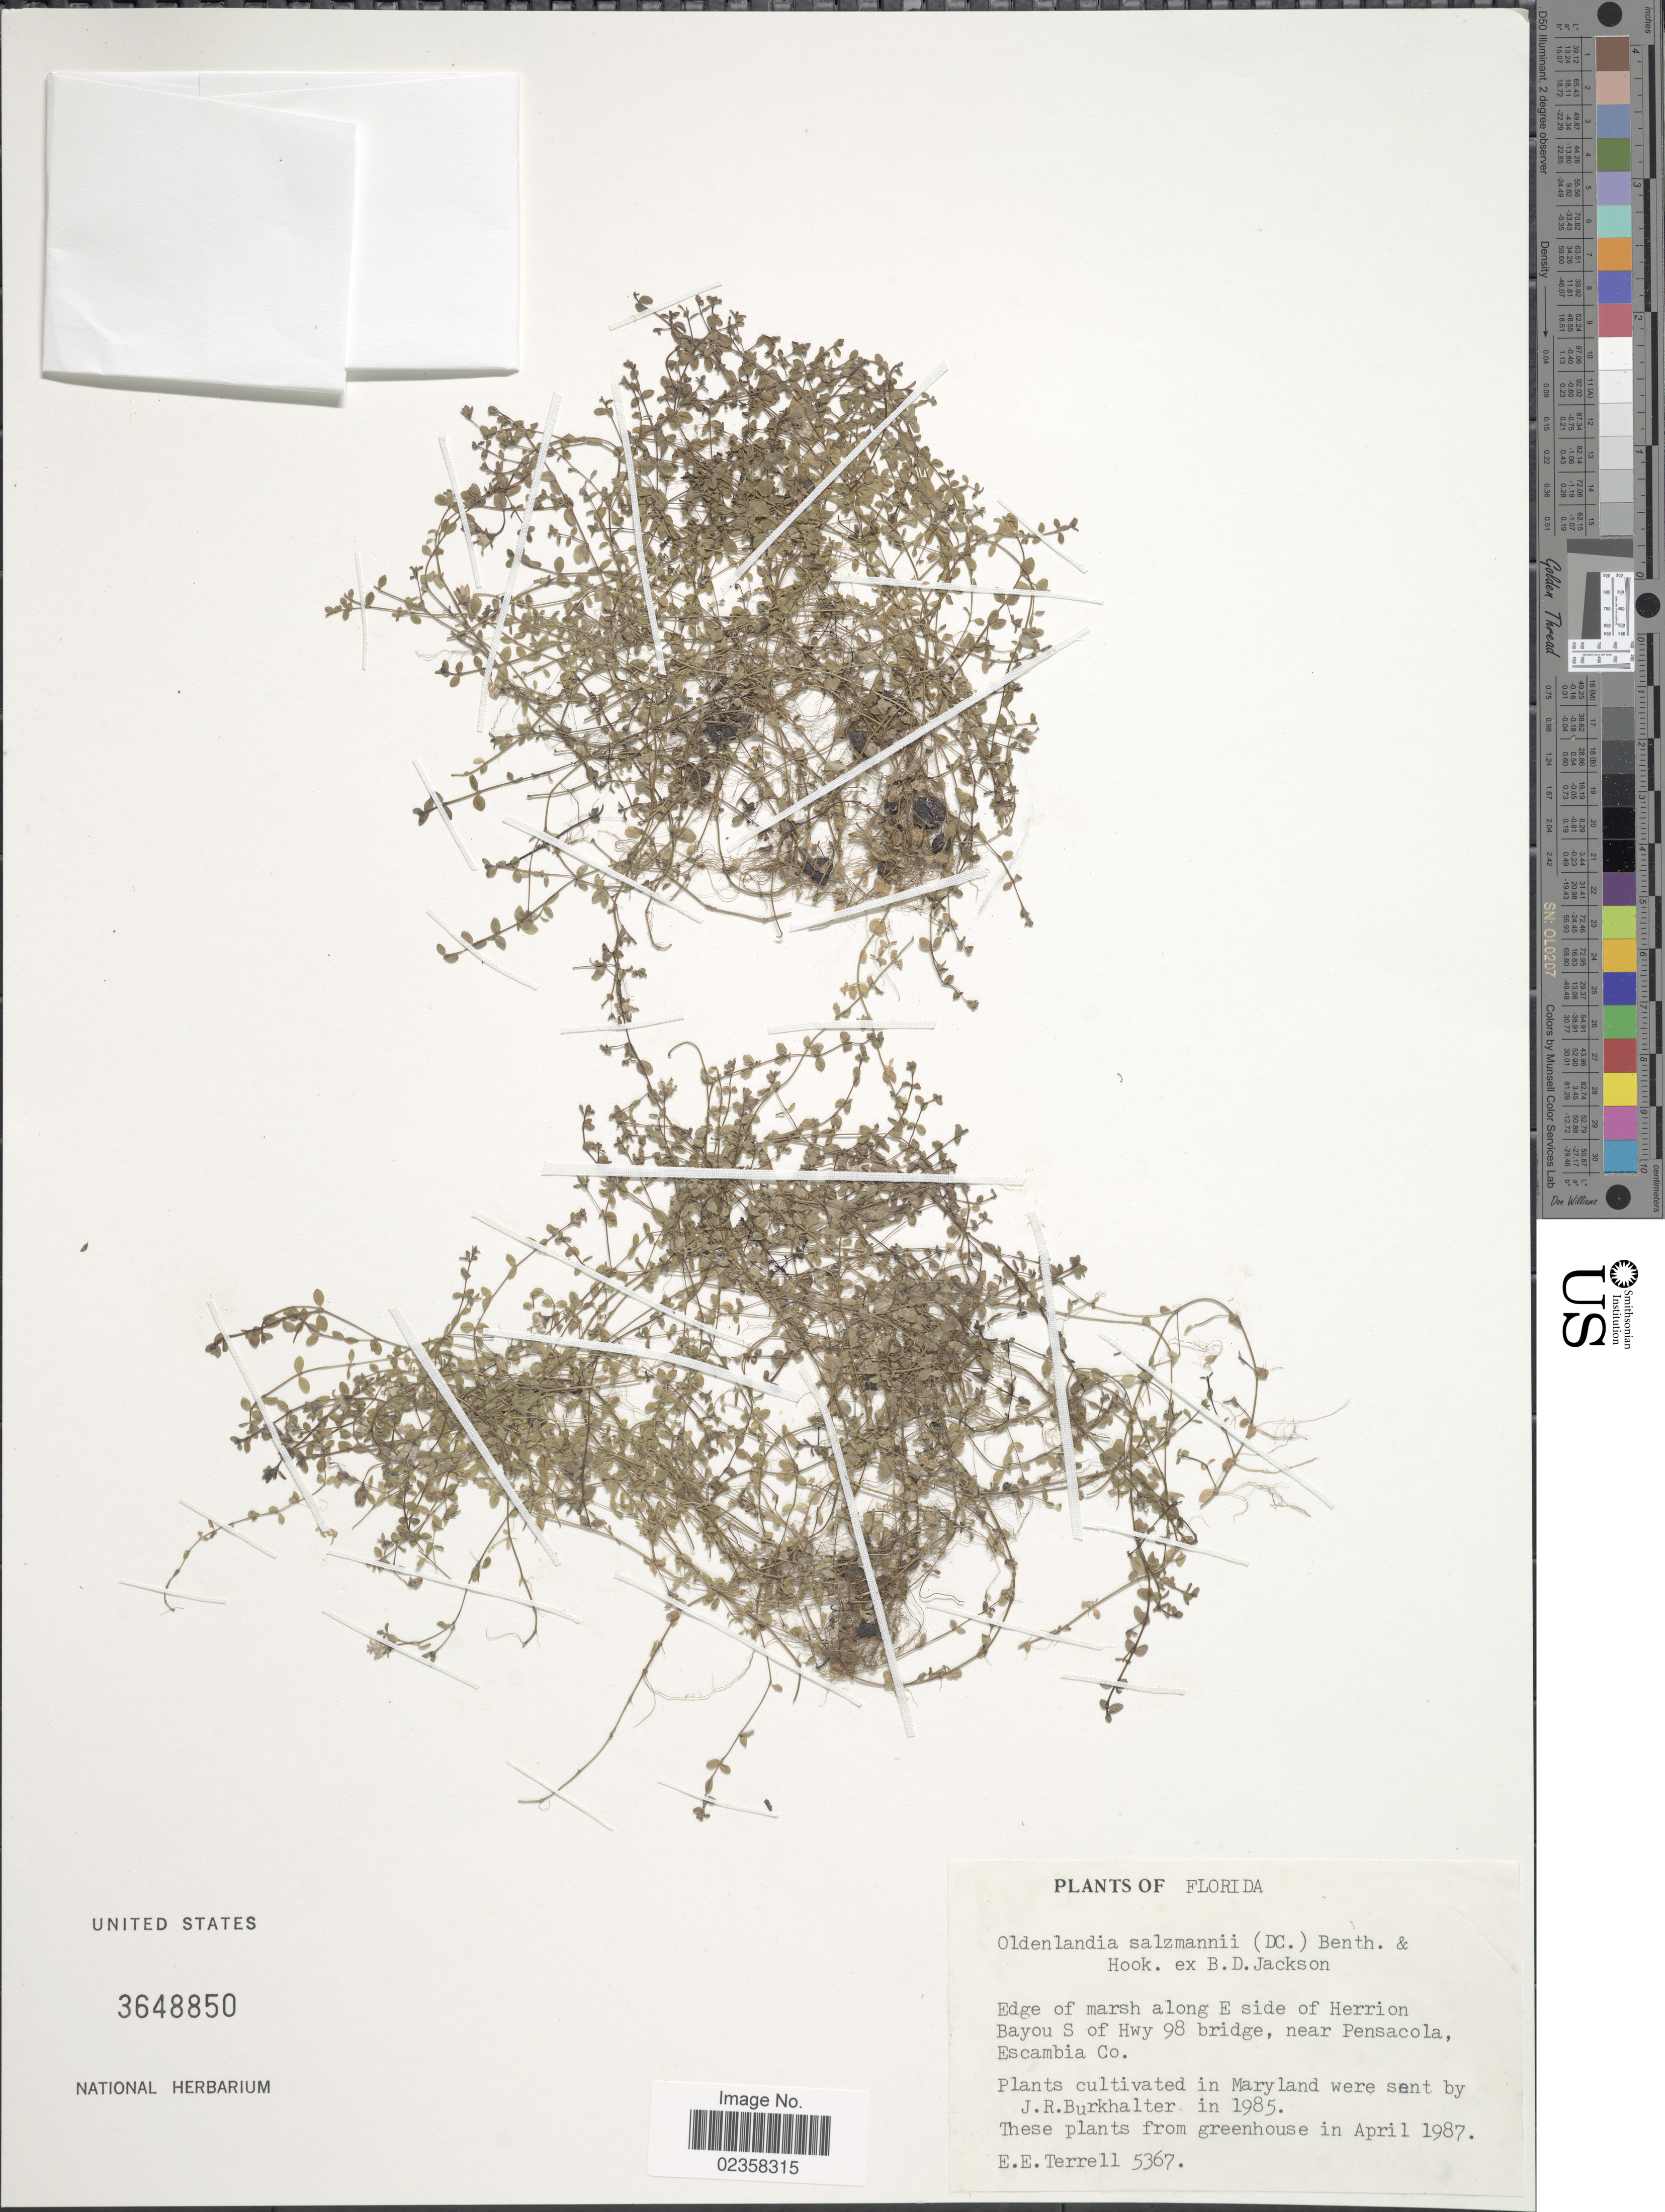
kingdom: Plantae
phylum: Tracheophyta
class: Magnoliopsida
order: Gentianales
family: Rubiaceae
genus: Oldenlandia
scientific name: Oldenlandia salzmannii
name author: (DC.) Benth. & Hook. f. ex B.D. Jacks.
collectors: E. E. Terrell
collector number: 5367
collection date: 1987-04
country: United States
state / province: Maryland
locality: Collected from cultivation in Maryland greenhouse. Originally collected at edge of marsh along E side of Herrion Bayou S of Hwy 98 bridge, near Pensacola, Escambia Co. Florida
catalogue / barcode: US 3648850